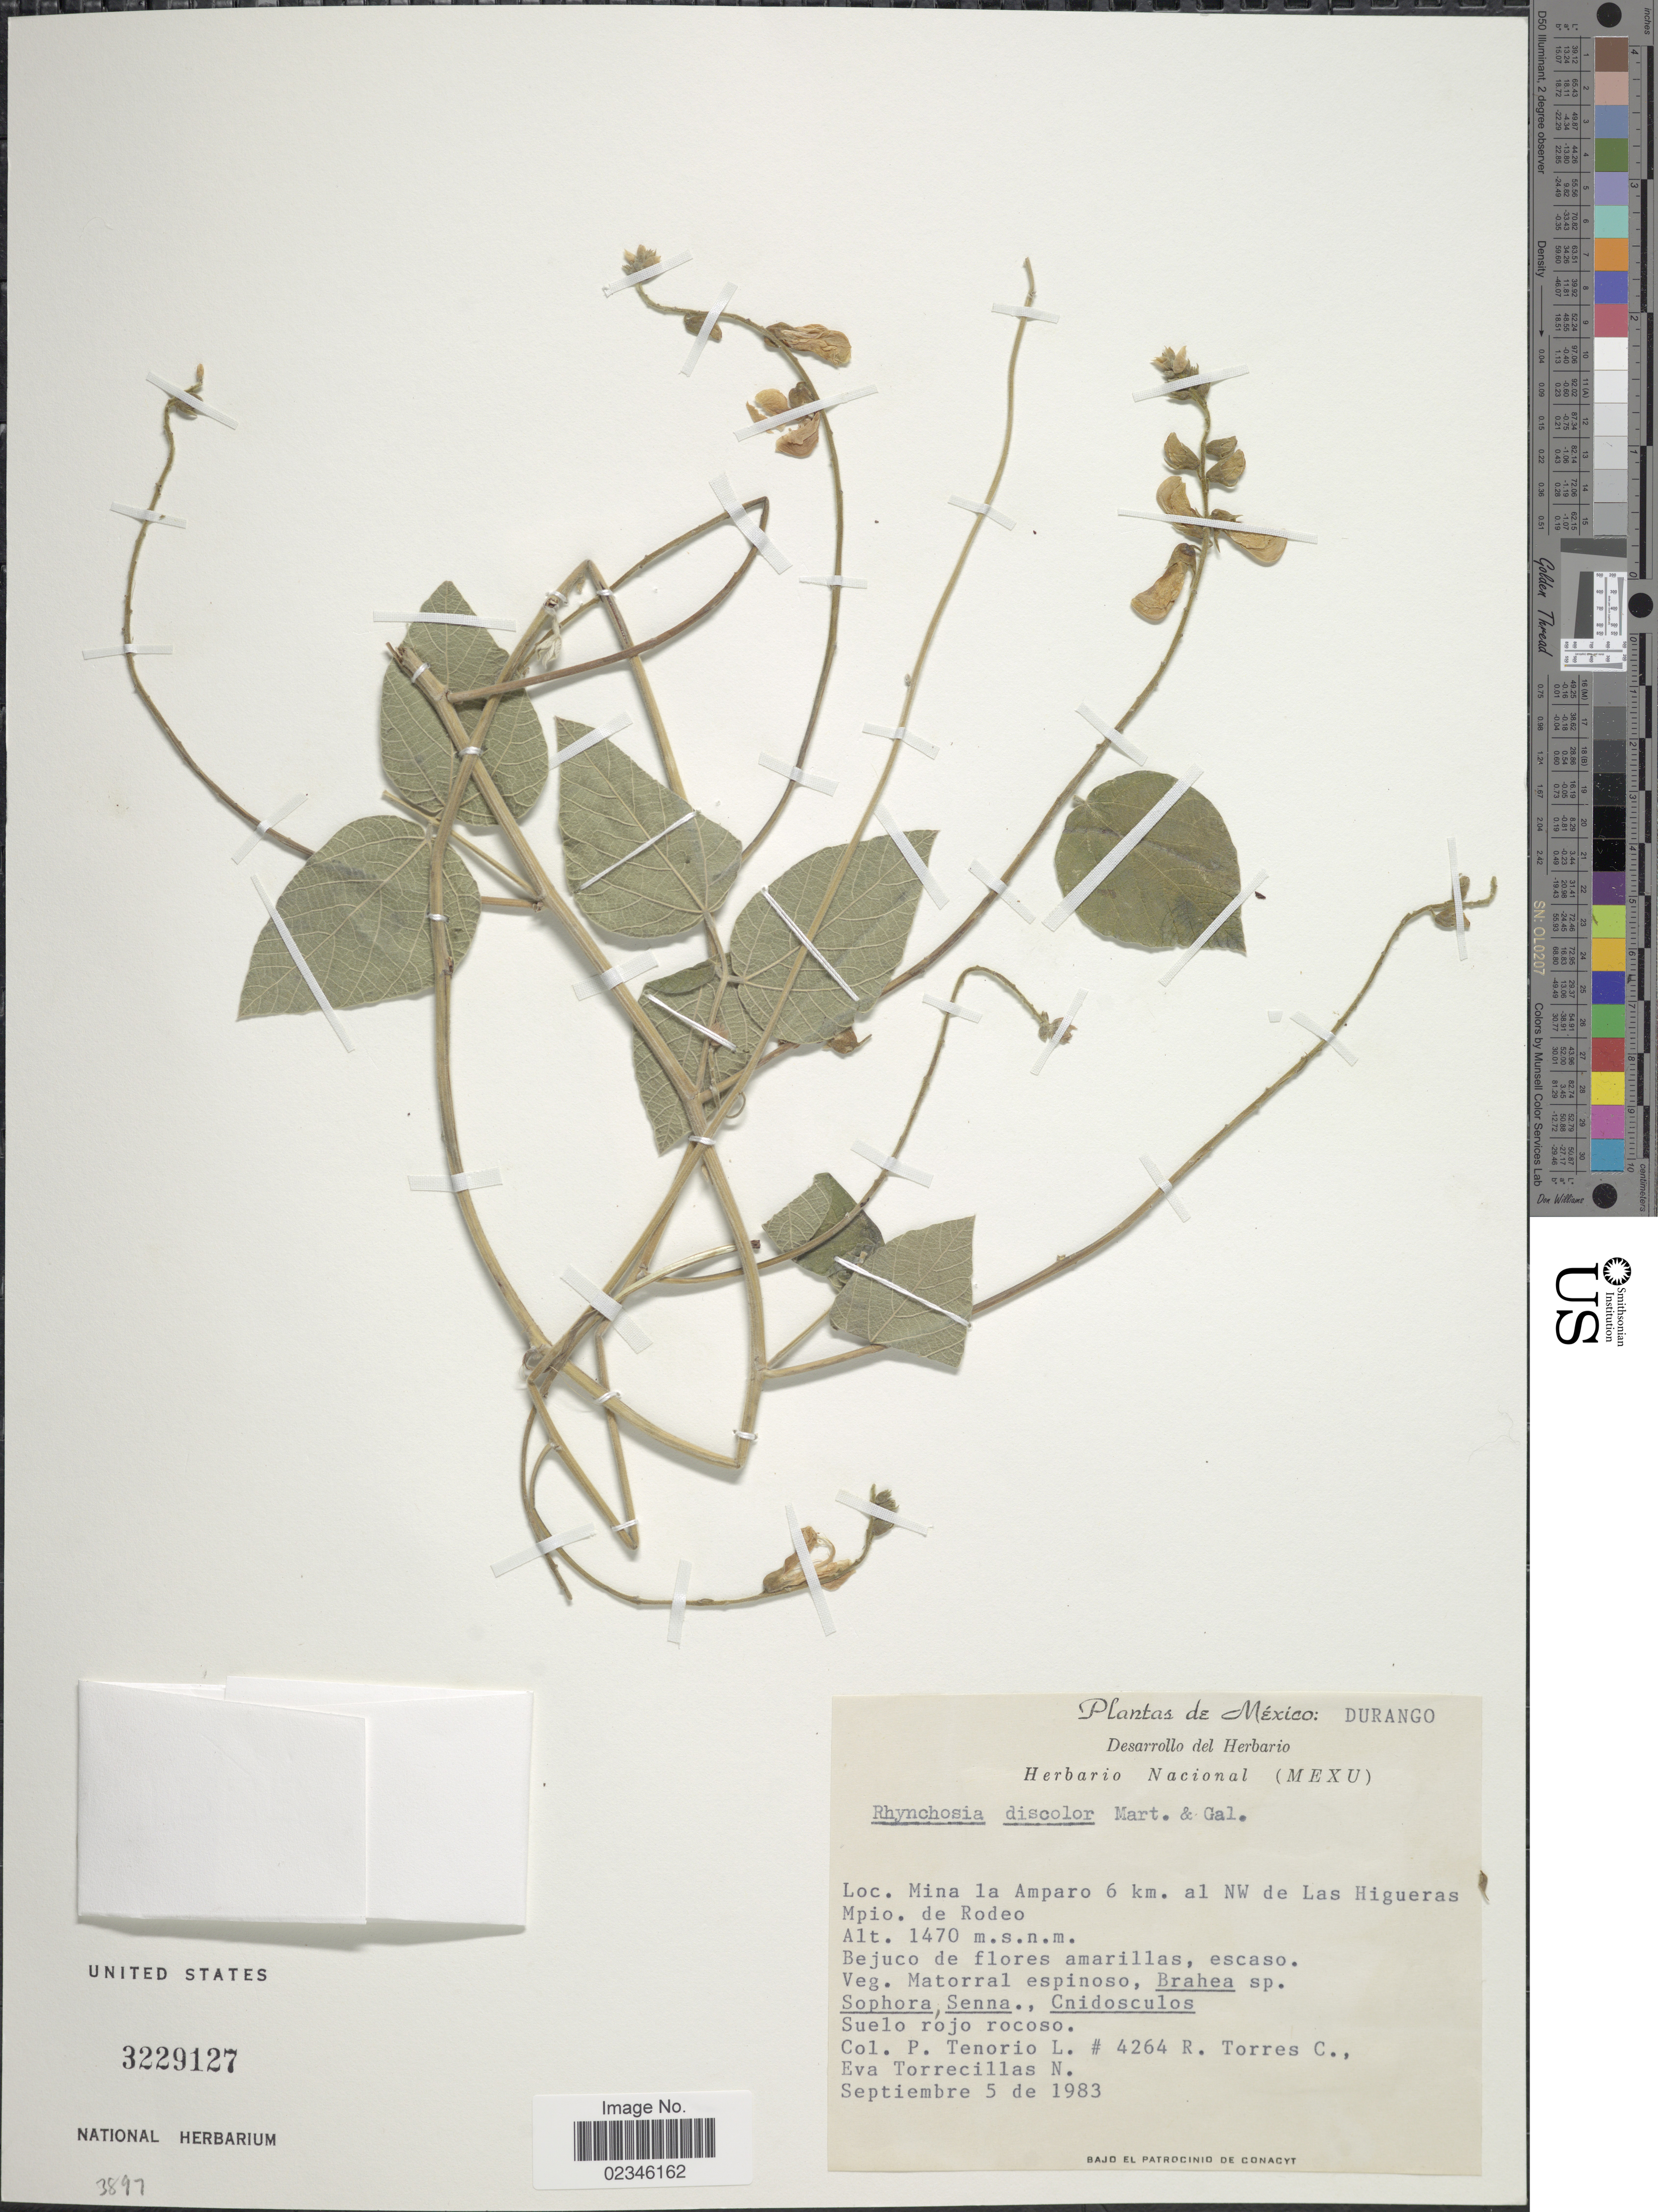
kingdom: Plantae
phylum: Tracheophyta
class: Magnoliopsida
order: Fabales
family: Fabaceae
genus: Rhynchosia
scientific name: Rhynchosia discolor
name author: M. Martens & Galeotti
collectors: P. Tenorio L., R. Torres C. & E. Torrecillas N.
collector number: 4264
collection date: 1983-09-05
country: Mexico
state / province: Durango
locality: Mina la Amparo 6 km. al NW de Las Higueras Mpio. de Rodeo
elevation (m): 1470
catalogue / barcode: US 3229127